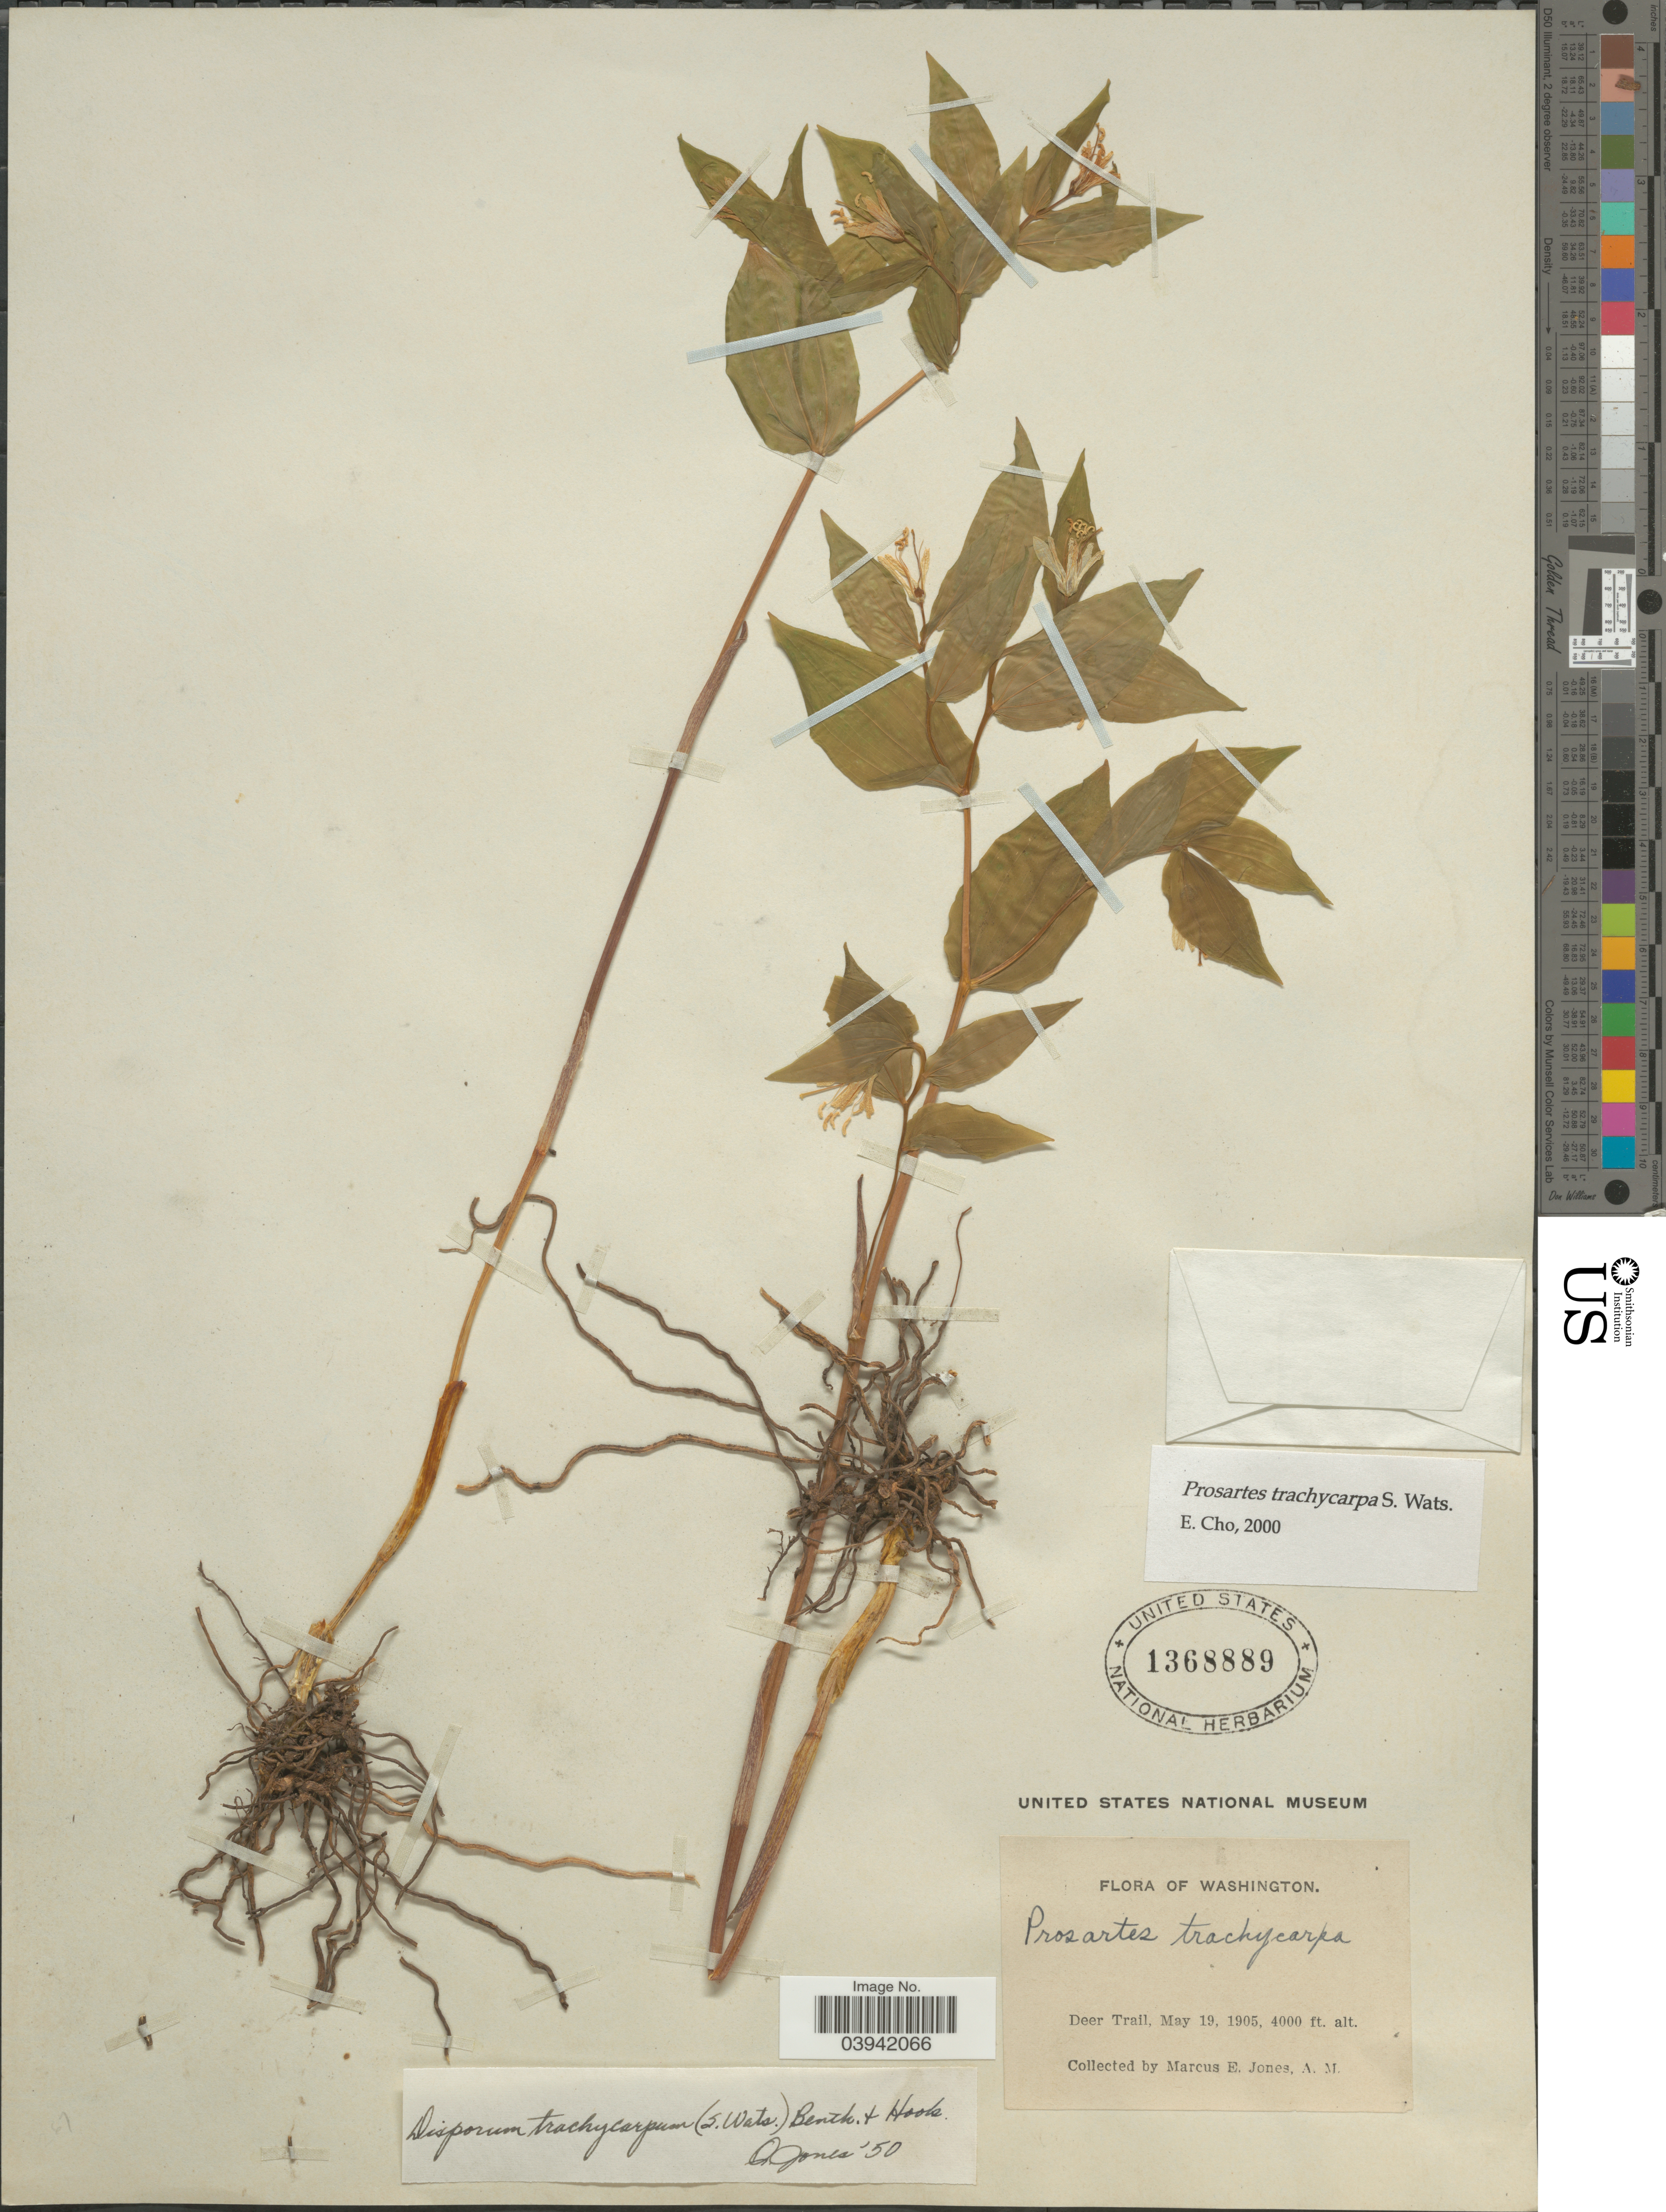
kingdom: Plantae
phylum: Tracheophyta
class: Liliopsida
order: Liliales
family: Liliaceae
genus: Prosartes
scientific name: Prosartes trachycarpa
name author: S. Watson in C. King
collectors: M. E. Jones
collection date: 1905-05-19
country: United States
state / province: Washington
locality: Deer Trail.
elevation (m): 1219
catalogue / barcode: US 1368889